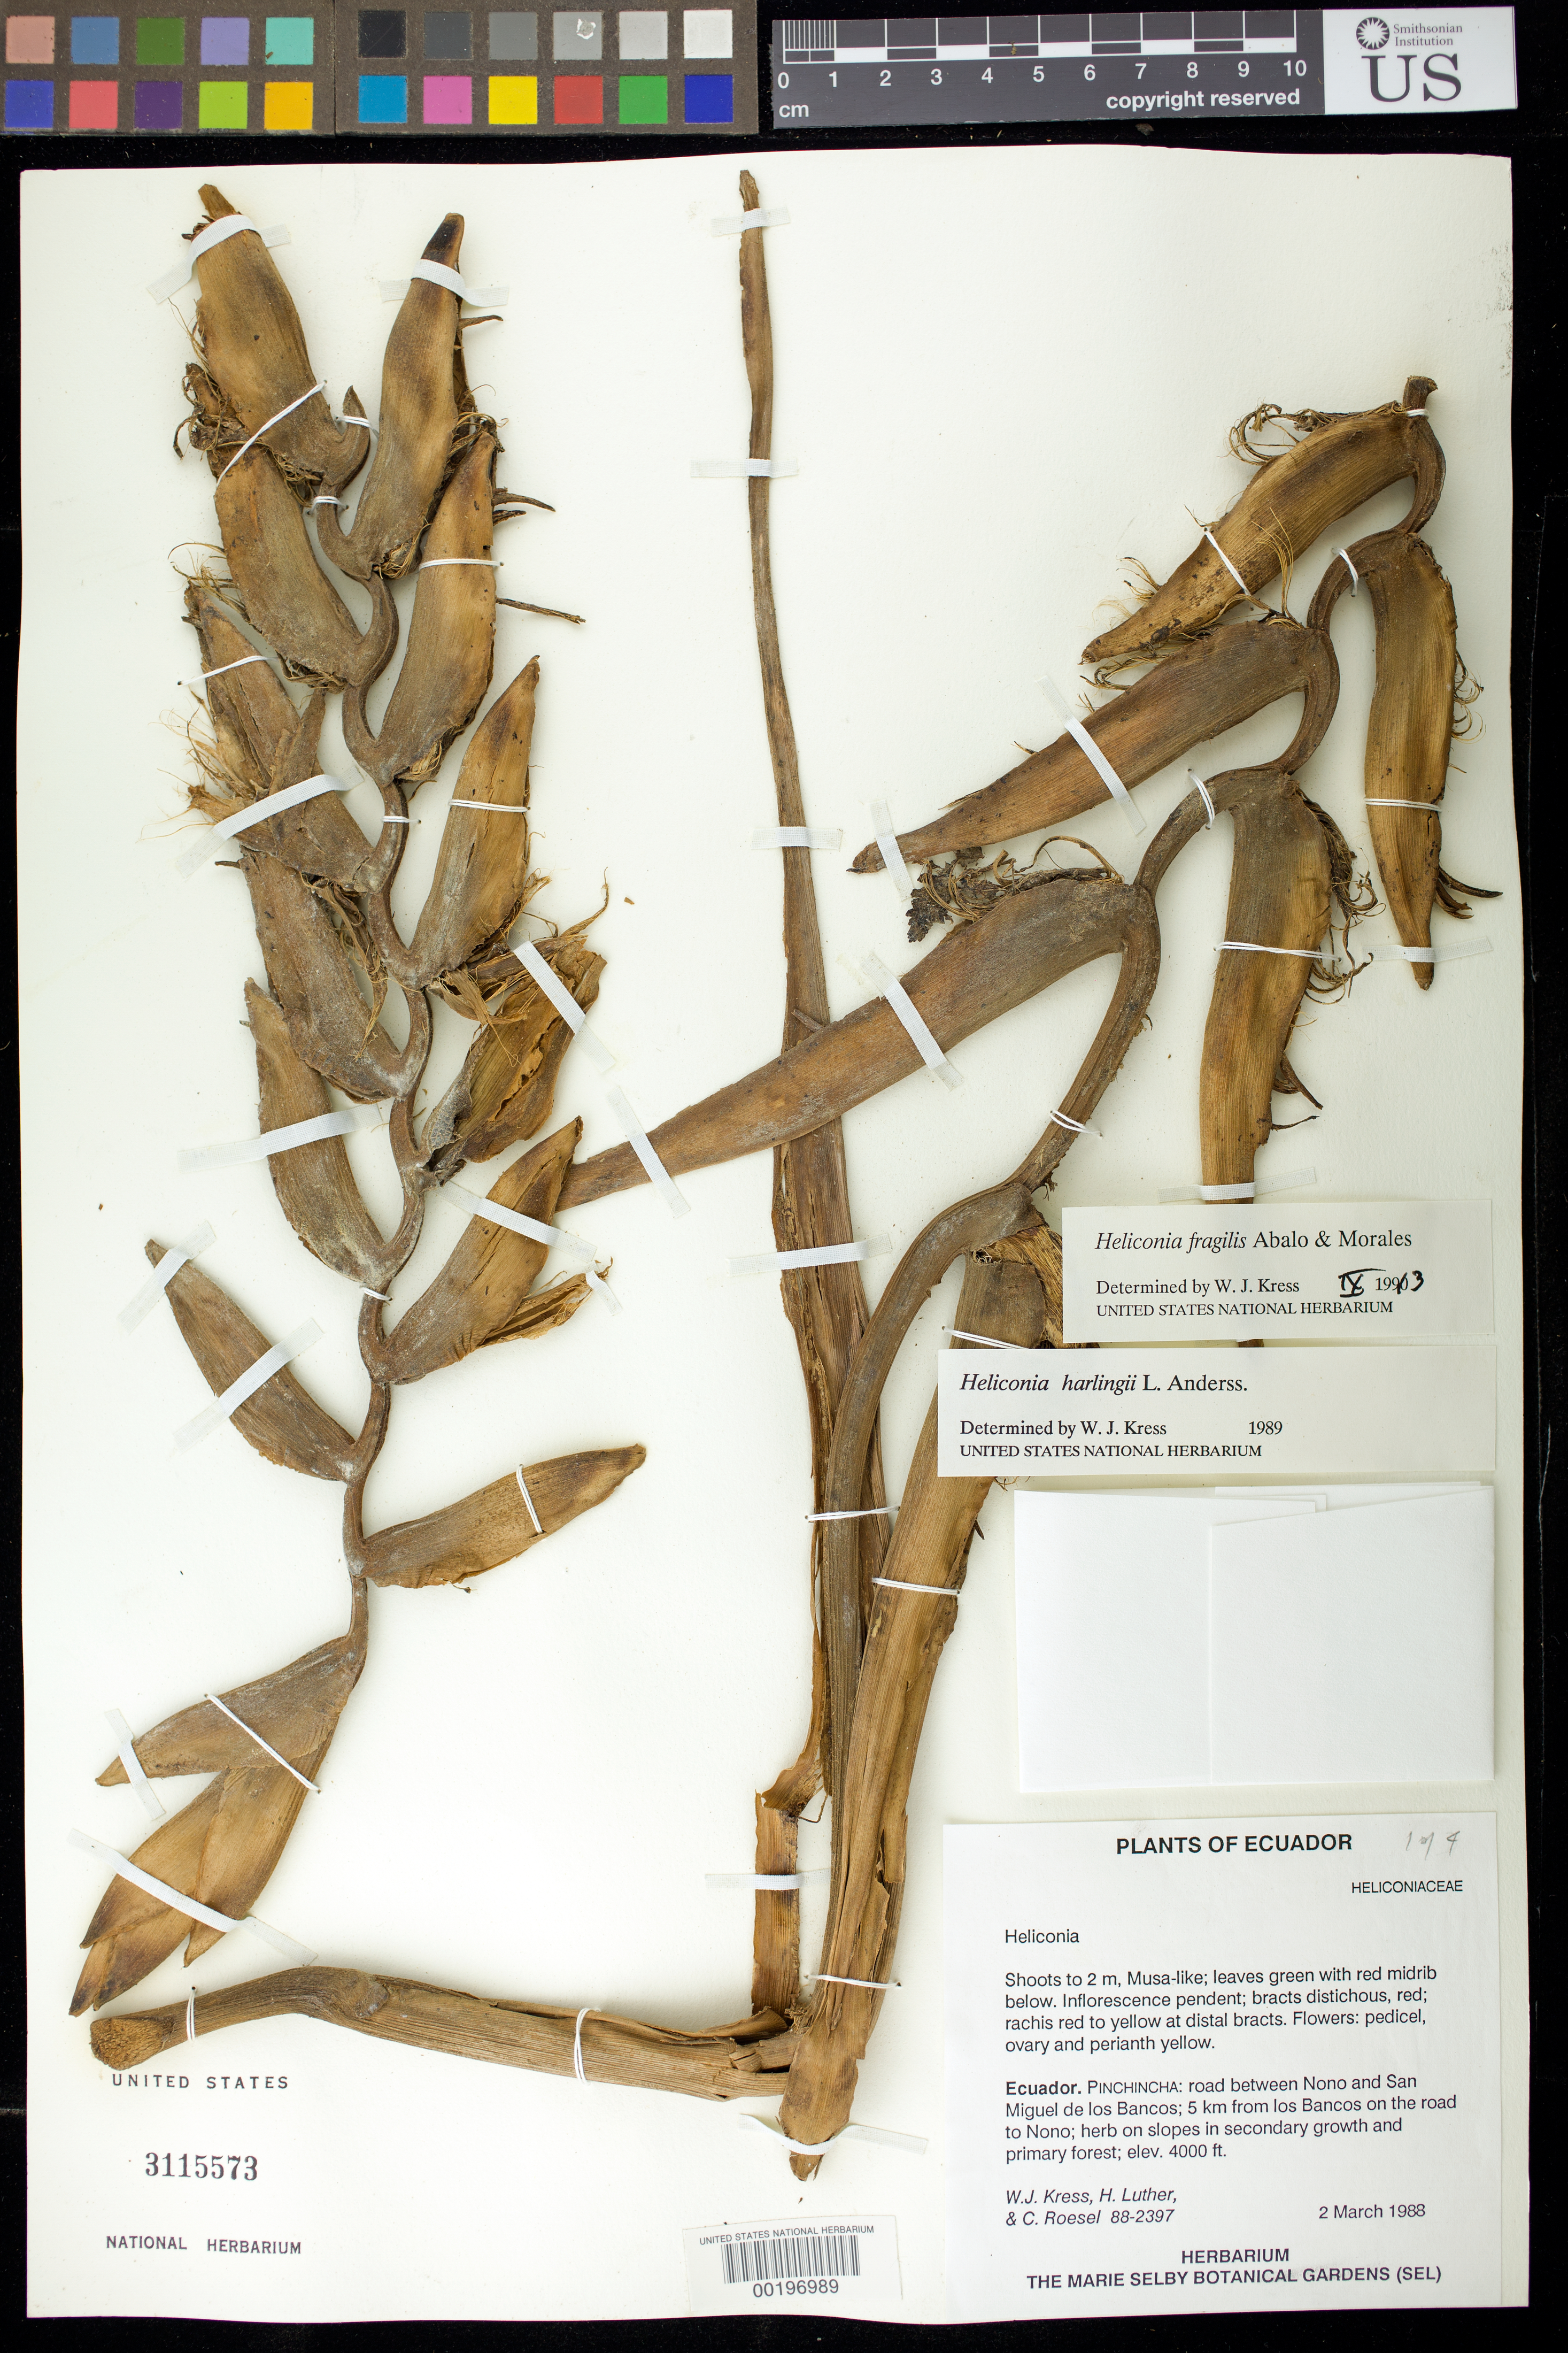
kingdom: Plantae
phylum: Tracheophyta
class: Liliopsida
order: Zingiberales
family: Heliconiaceae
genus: Heliconia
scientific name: Heliconia fragilis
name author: Abalo & G. Morales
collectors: W. J. Kress, Harry E. Luther & C. S. Roesel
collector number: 88-2397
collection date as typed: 02 Mar 1988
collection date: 1988-03-02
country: Ecuador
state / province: Pichincha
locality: Between nono and Sal Miguel de los Bancos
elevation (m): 1219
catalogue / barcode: US 3115573